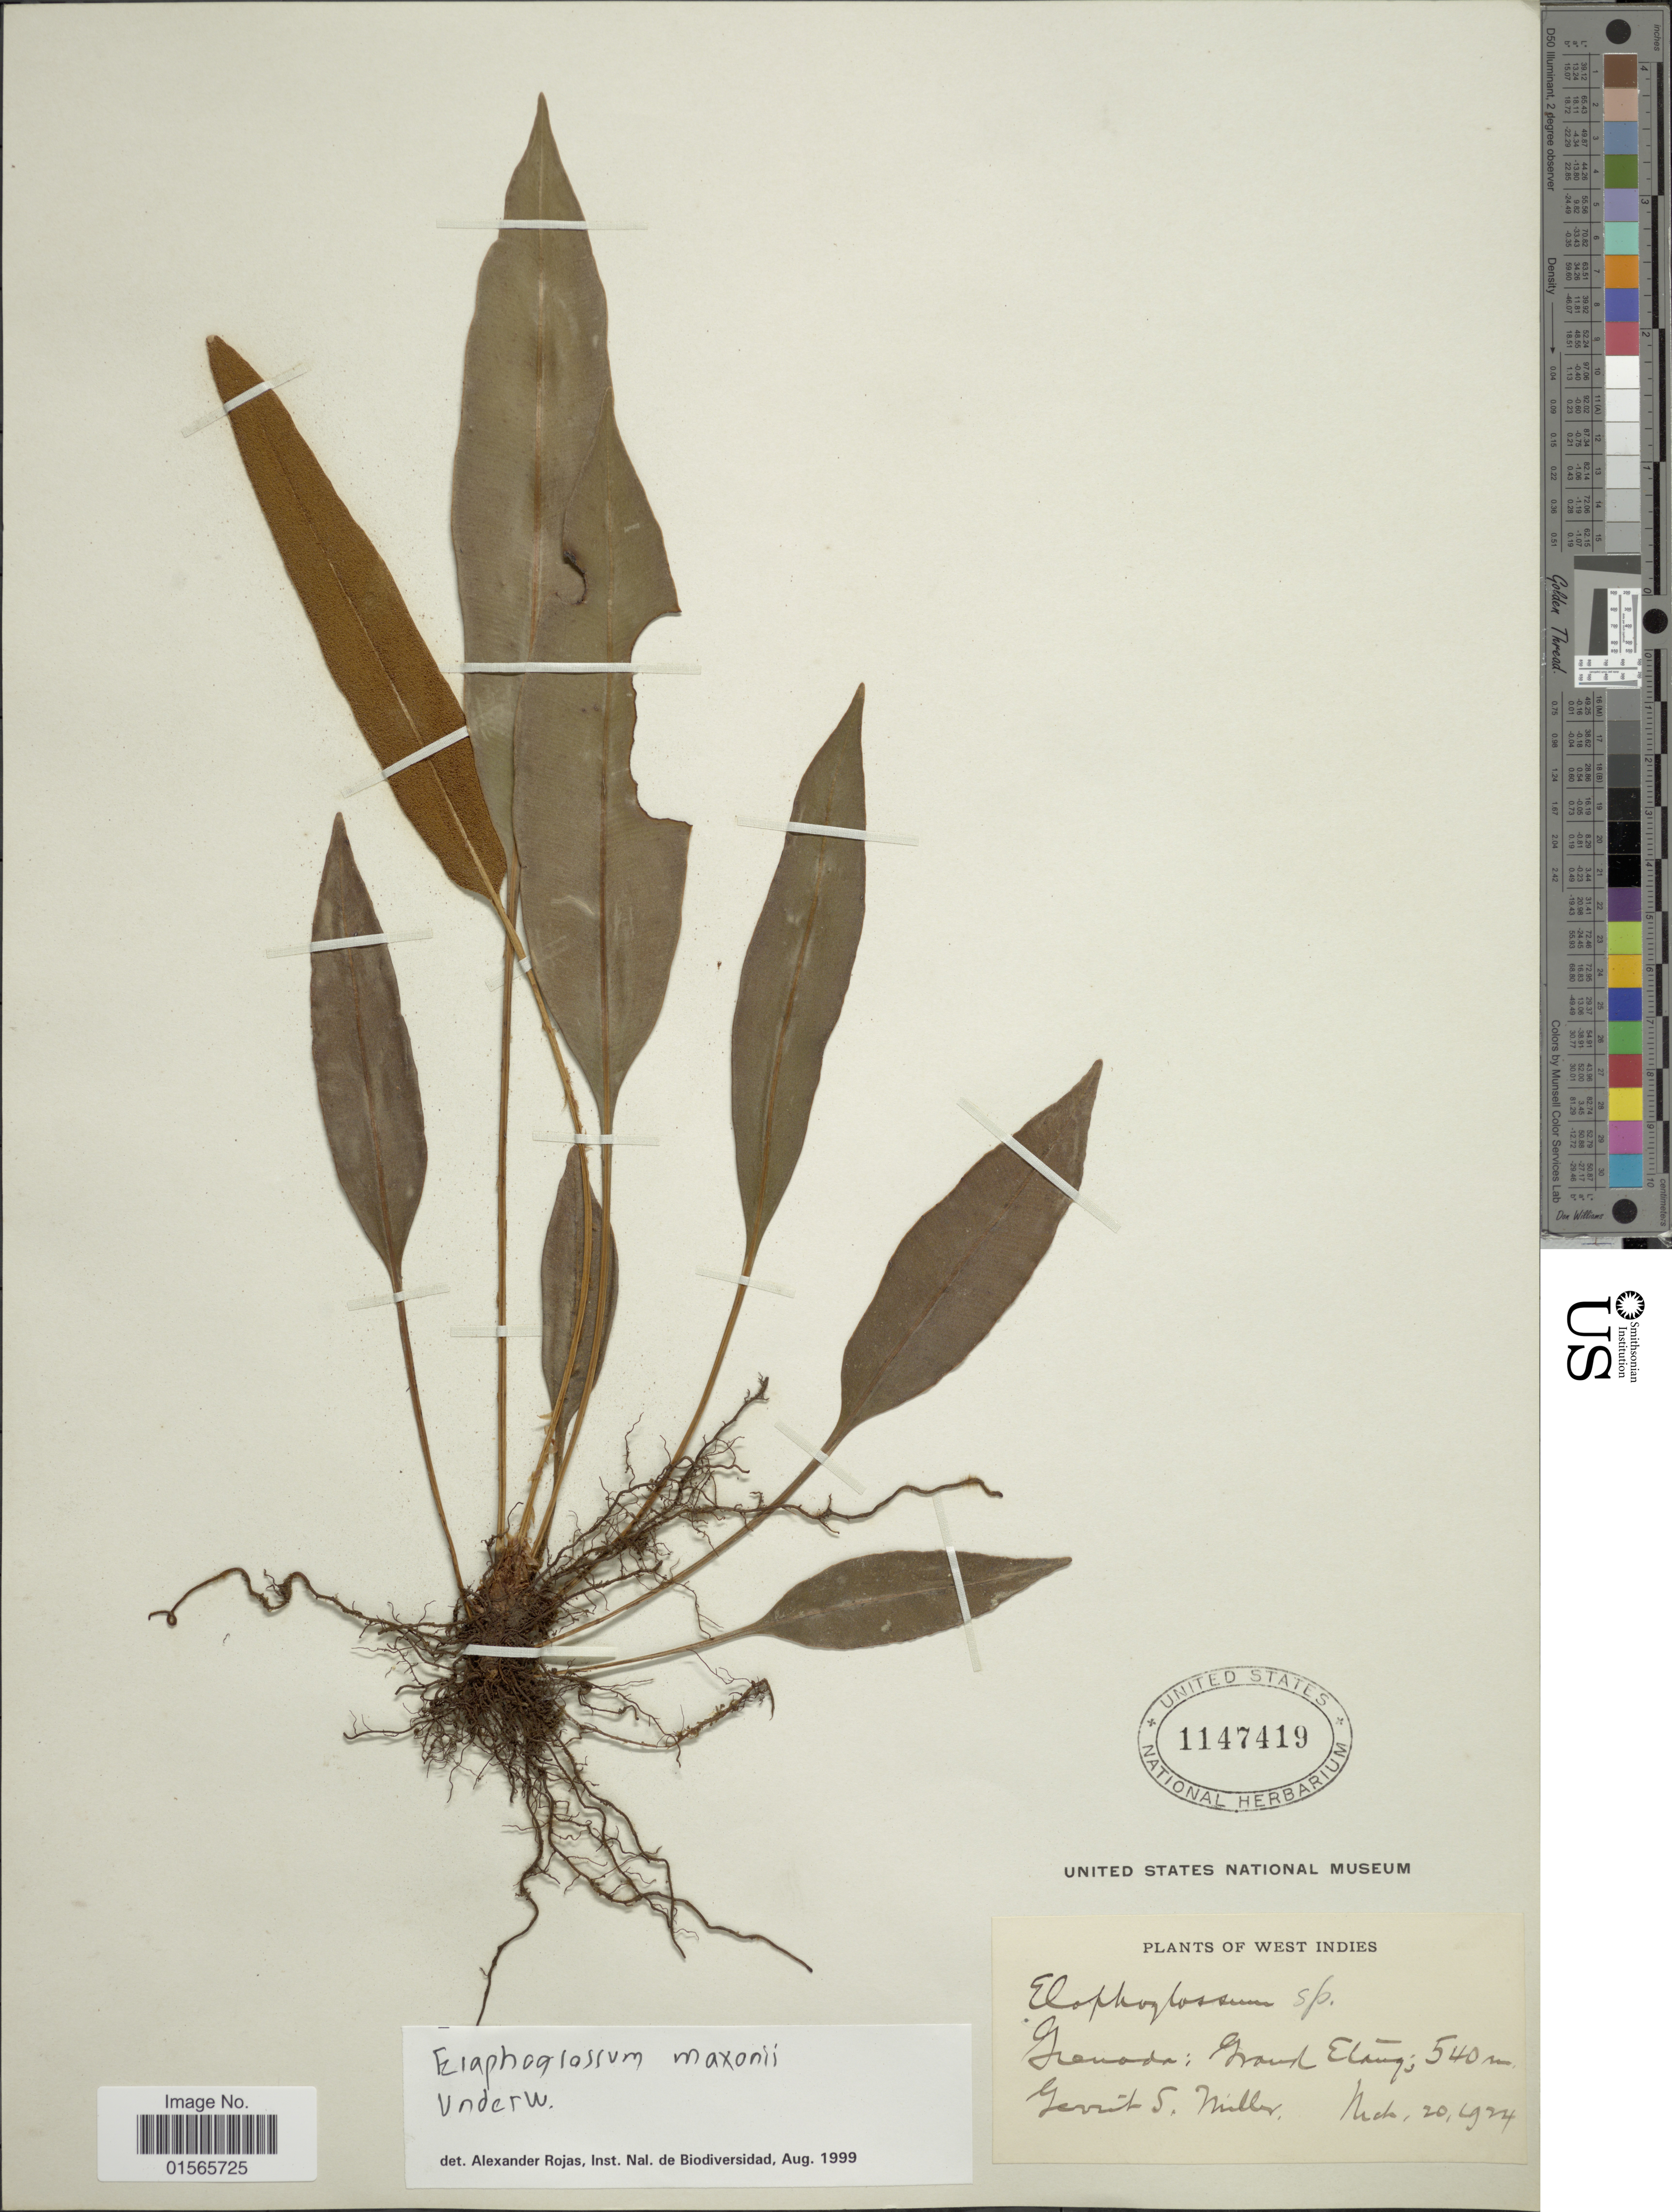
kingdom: Plantae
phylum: Tracheophyta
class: Polypodiopsida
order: Polypodiales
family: Dryopteridaceae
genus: Elaphoglossum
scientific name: Elaphoglossum maxonii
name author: Underw. ex C.V. Morton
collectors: G. S. Miller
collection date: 1924-03-20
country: Grenada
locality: Grand Etang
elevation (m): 540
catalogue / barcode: US 1147419